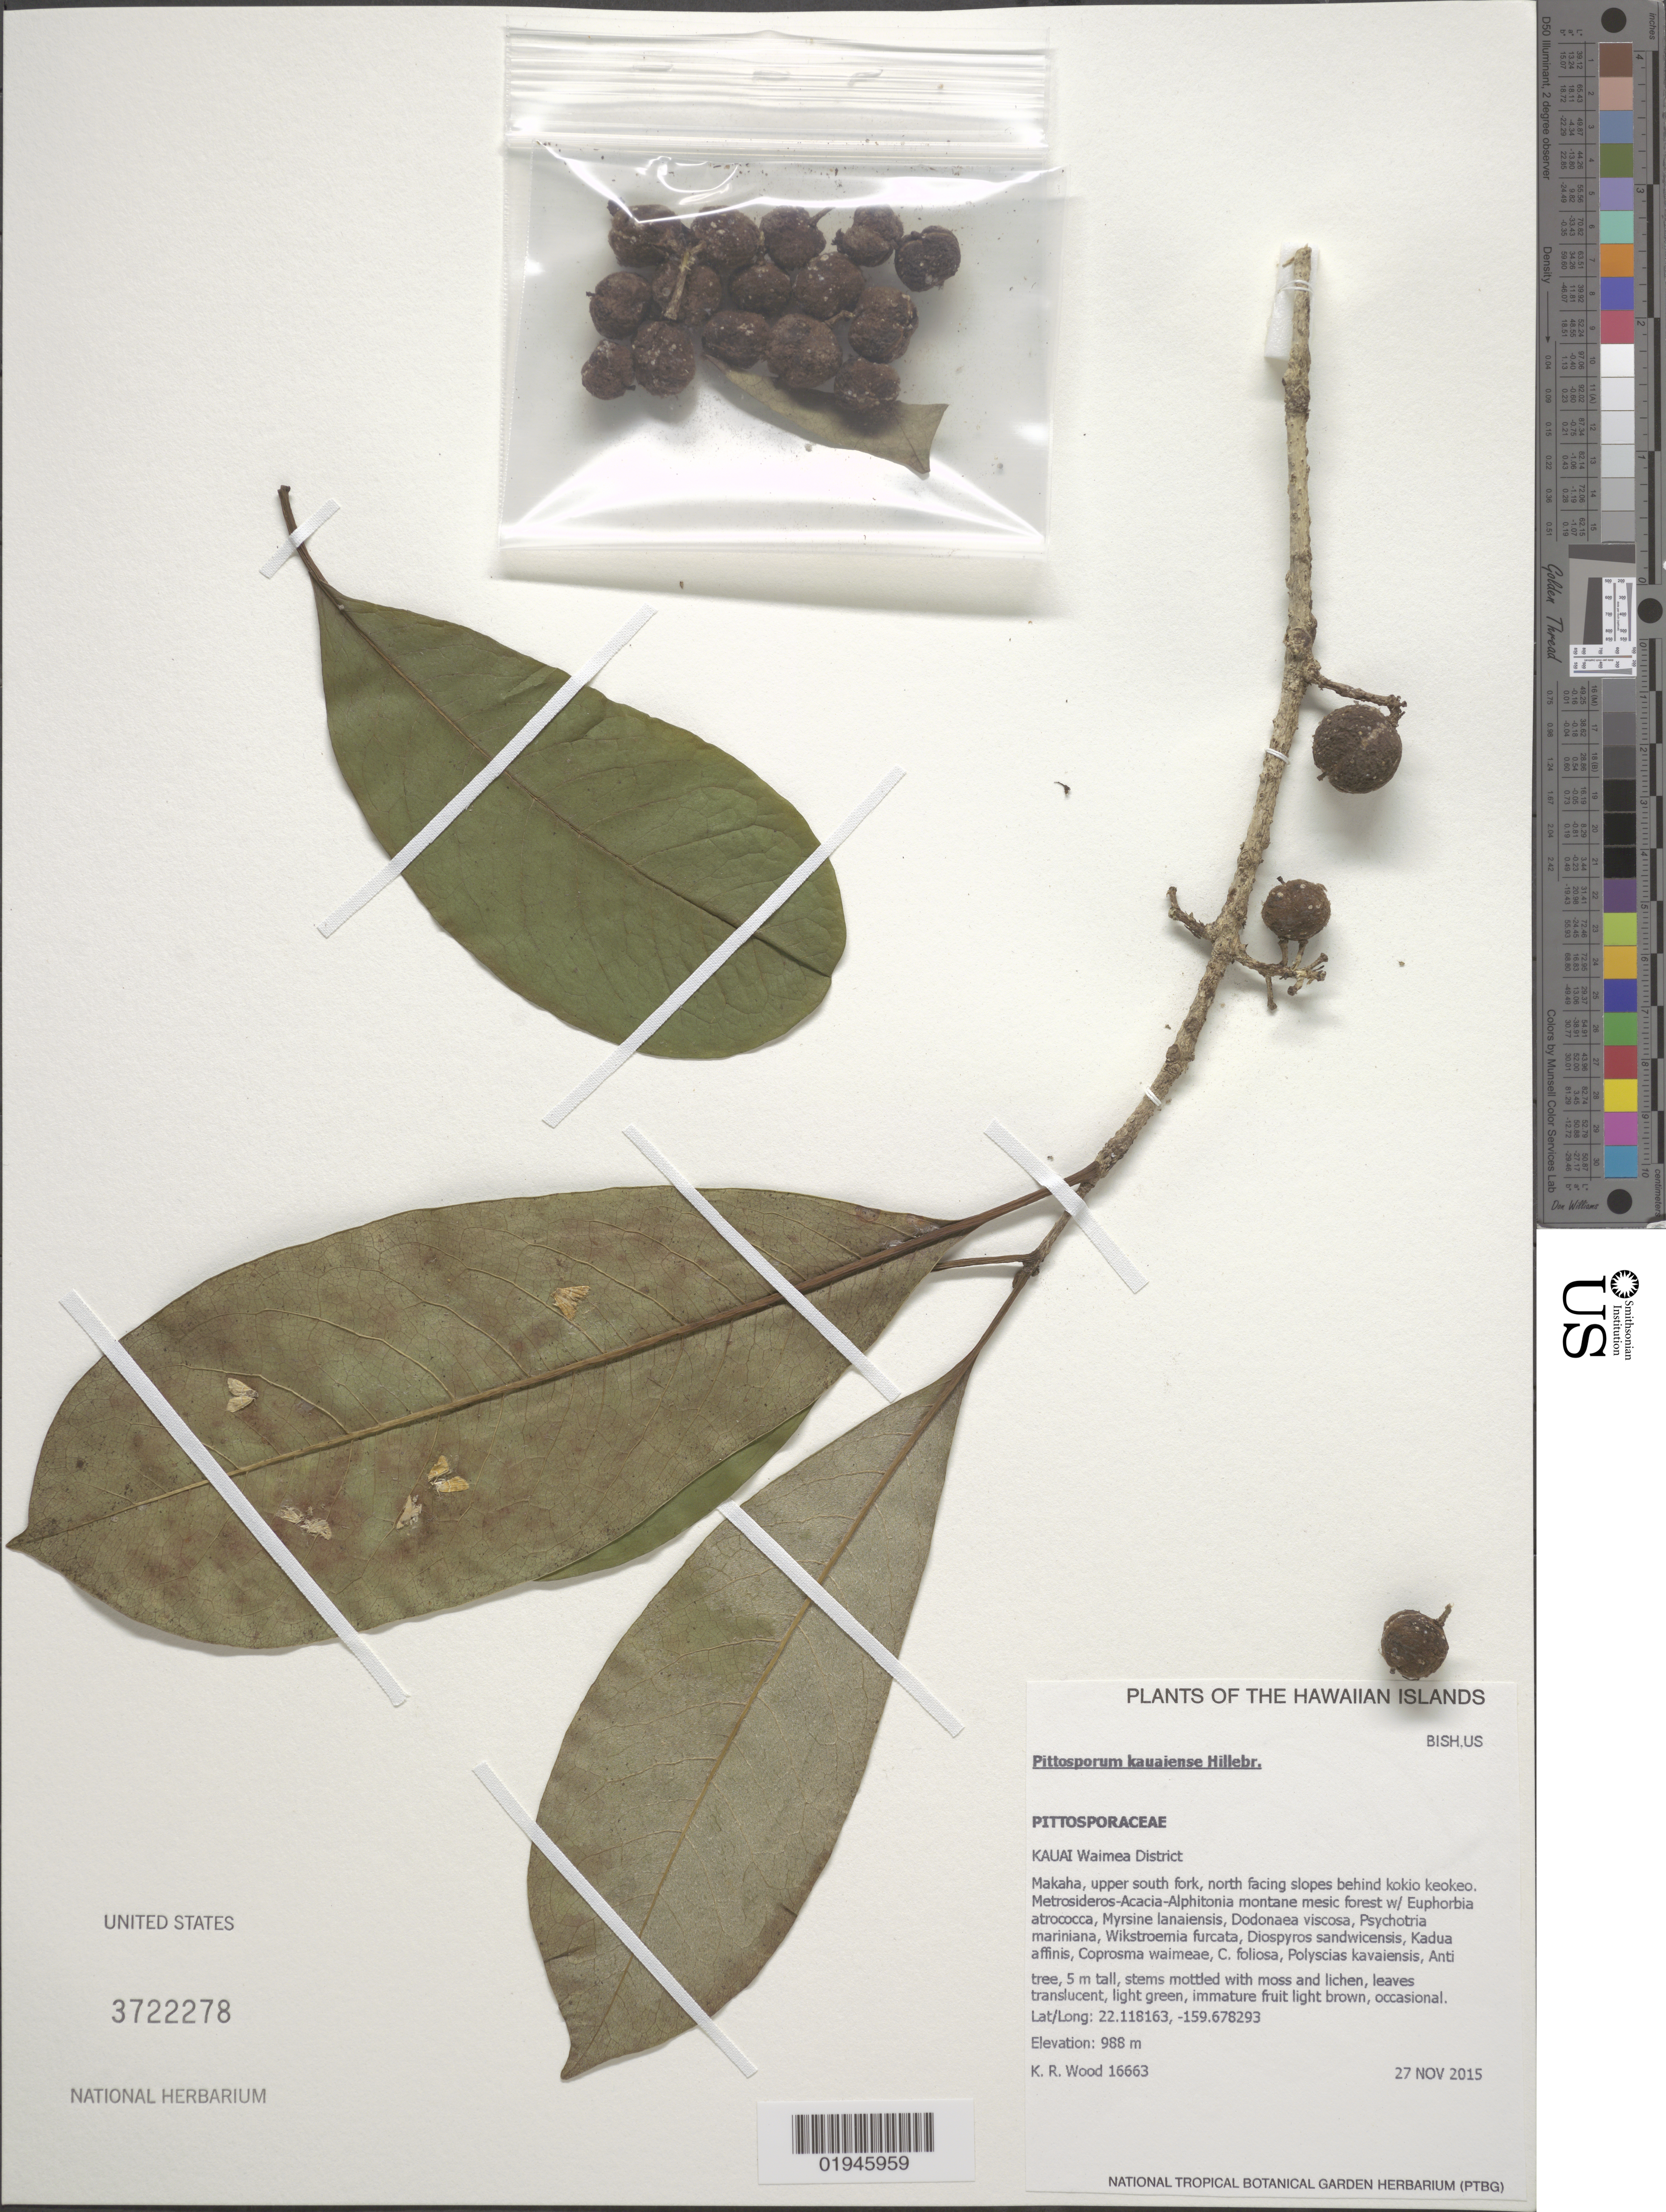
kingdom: Plantae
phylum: Tracheophyta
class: Magnoliopsida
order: Apiales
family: Pittosporaceae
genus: Pittosporum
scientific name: Pittosporum kauaiense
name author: Hillebr.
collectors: K. R. Wood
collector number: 16663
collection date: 2015-11-27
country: United States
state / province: Hawaii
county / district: Kauai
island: Kaua'i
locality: Waimea District, Makaha, upper south fork, along drainage on north side, behind and east of kokio keokeo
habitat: Montane mesic forest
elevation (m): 988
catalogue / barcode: US 3722278